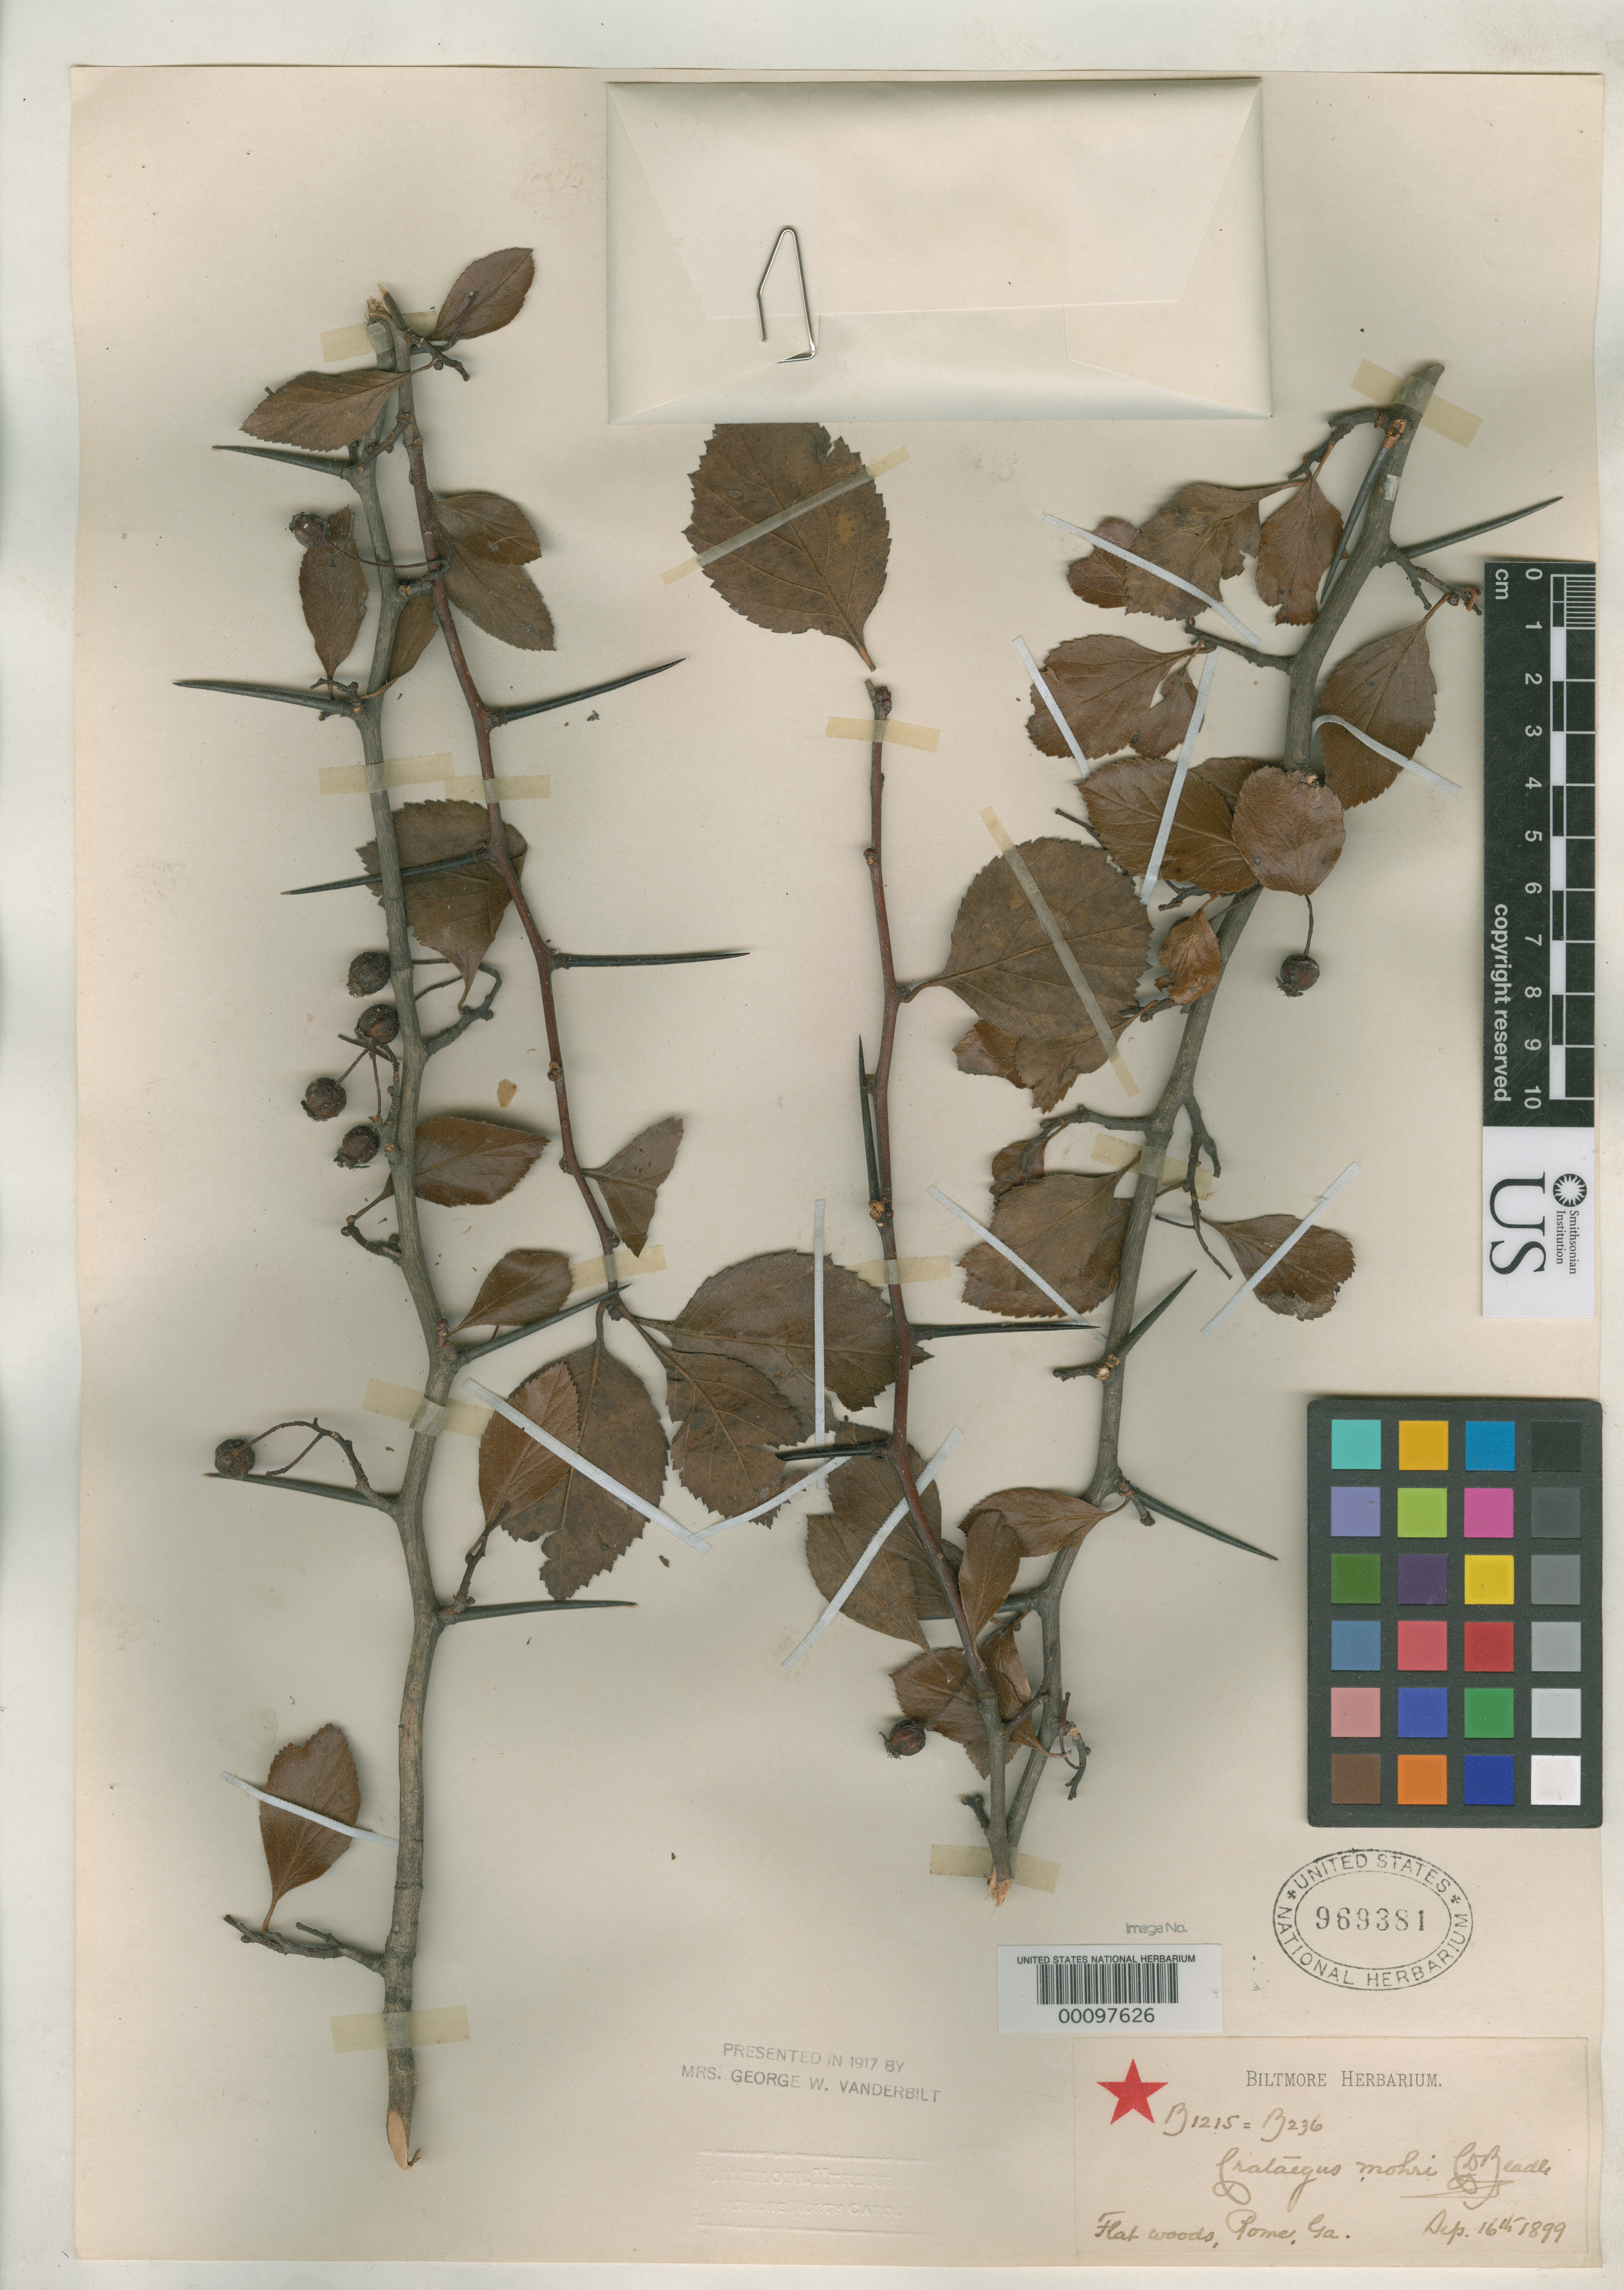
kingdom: Plantae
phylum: Tracheophyta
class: Magnoliopsida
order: Rosales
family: Rosaceae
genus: Crataegus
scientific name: Crataegus mohri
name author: Beadle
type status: Syntype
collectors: ex herb. Biltmore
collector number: B 236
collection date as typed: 04 May 1899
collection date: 1899-05-04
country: United States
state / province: Georgia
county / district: Floyd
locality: Rome.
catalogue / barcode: US 969381